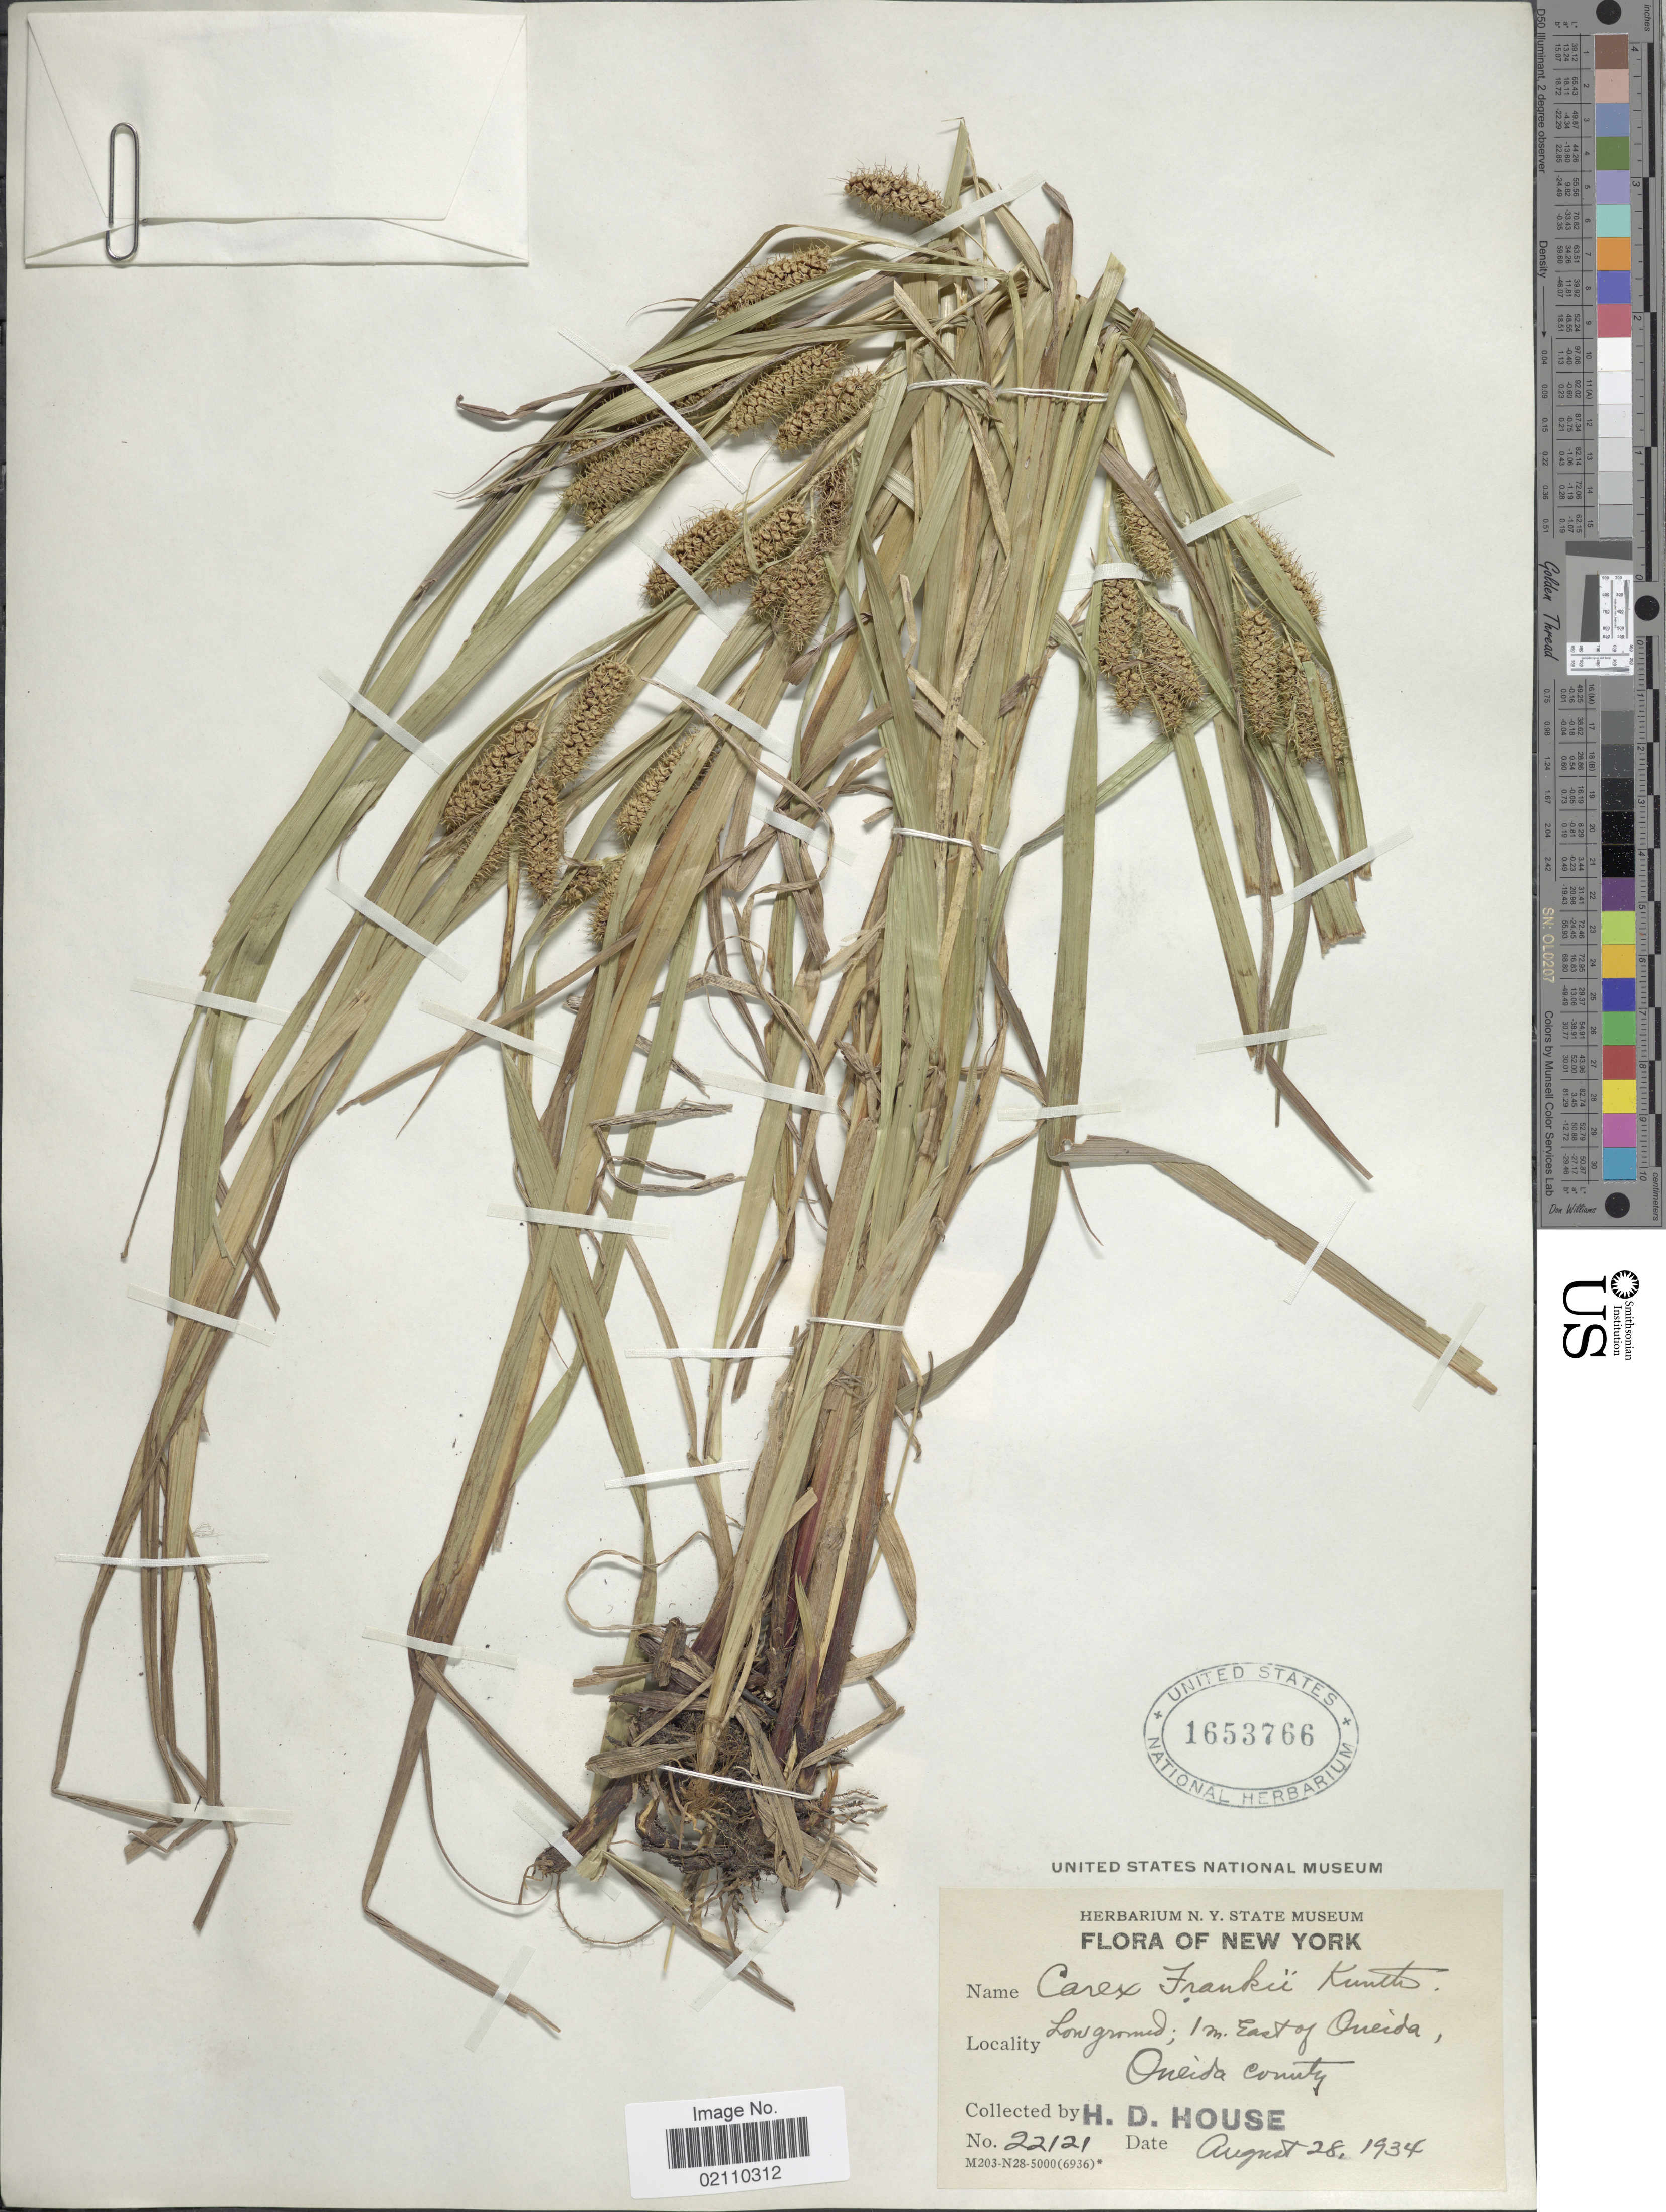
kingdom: Plantae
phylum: Tracheophyta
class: Liliopsida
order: Poales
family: Cyperaceae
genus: Carex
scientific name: Carex frankii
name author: Kunth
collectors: H. D. House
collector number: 22121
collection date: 1934-08-28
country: United States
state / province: New York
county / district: Oneida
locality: Low ground; 1 m. east of Oneida, Oneida County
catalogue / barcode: US 1653766